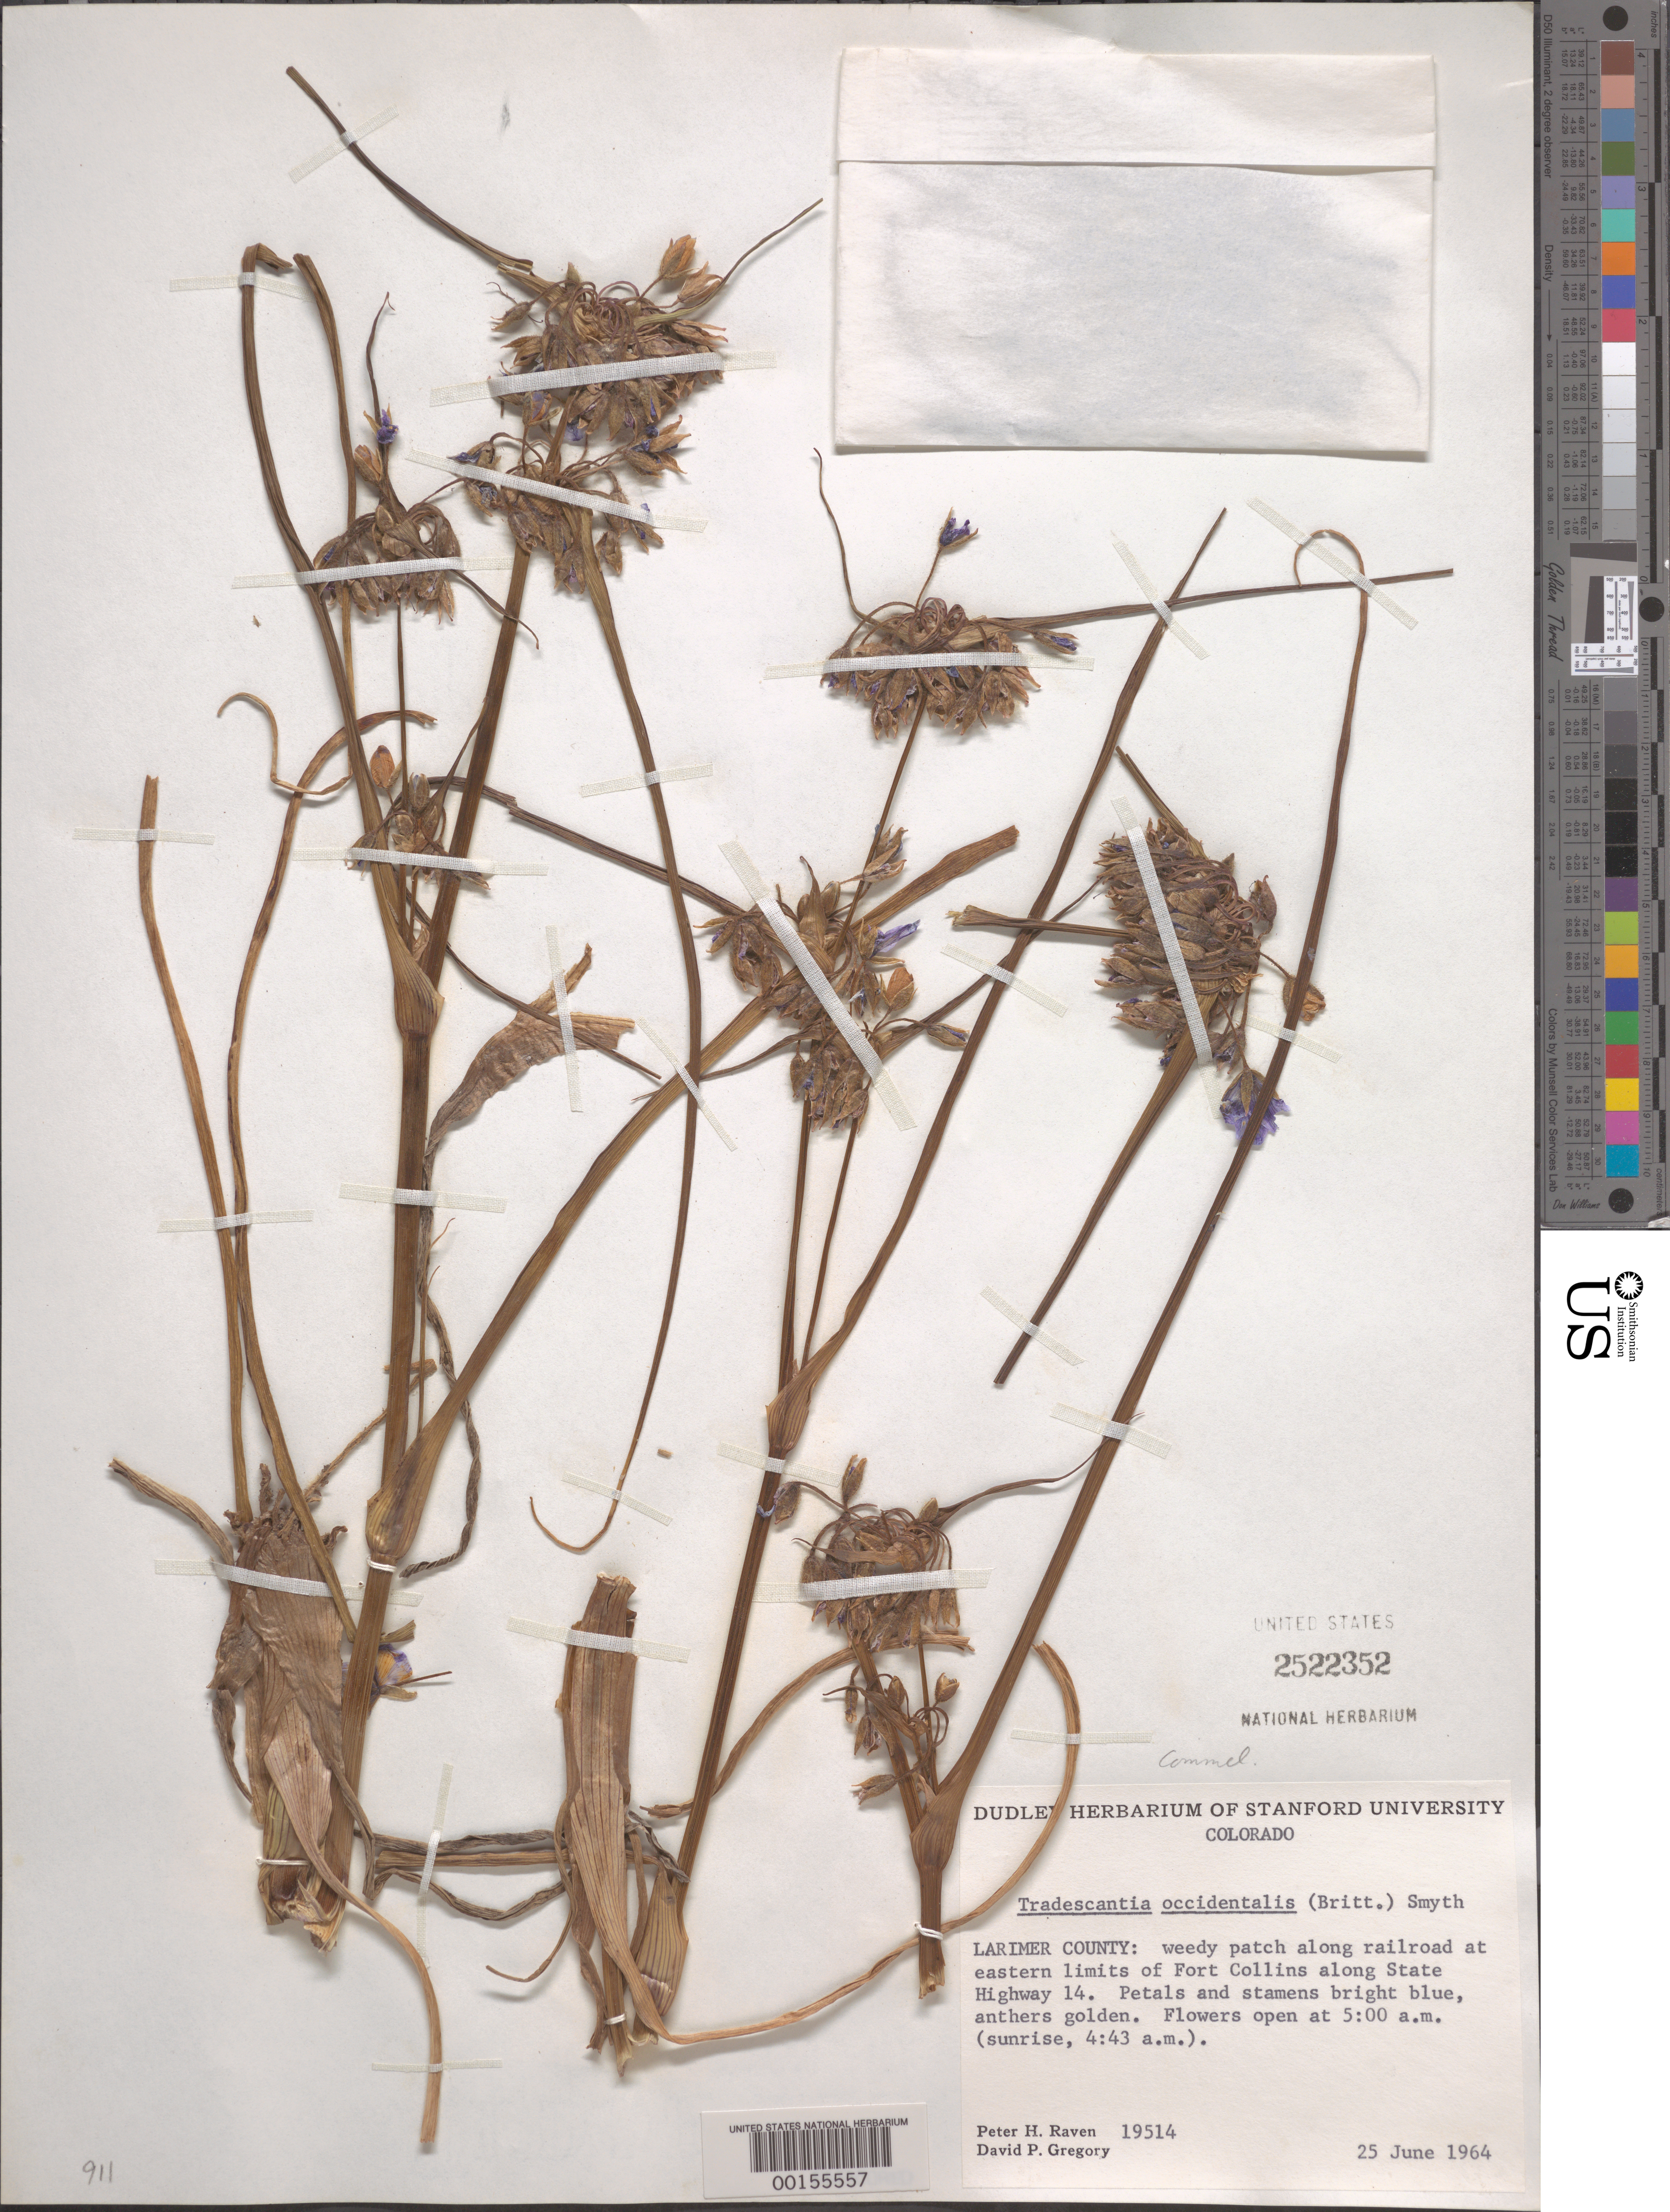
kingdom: Plantae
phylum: Tracheophyta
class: Liliopsida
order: Commelinales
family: Commelinaceae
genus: Tradescantia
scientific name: Tradescantia occidentalis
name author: (Britton) Smyth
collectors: P. H. Raven & D. Gregory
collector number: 19514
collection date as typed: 25 Jun 1964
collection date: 1964-06-25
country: United States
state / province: Colorado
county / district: Larimer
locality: Ft. collins along hw 14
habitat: Weedy patch along railroad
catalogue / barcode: US 2522352